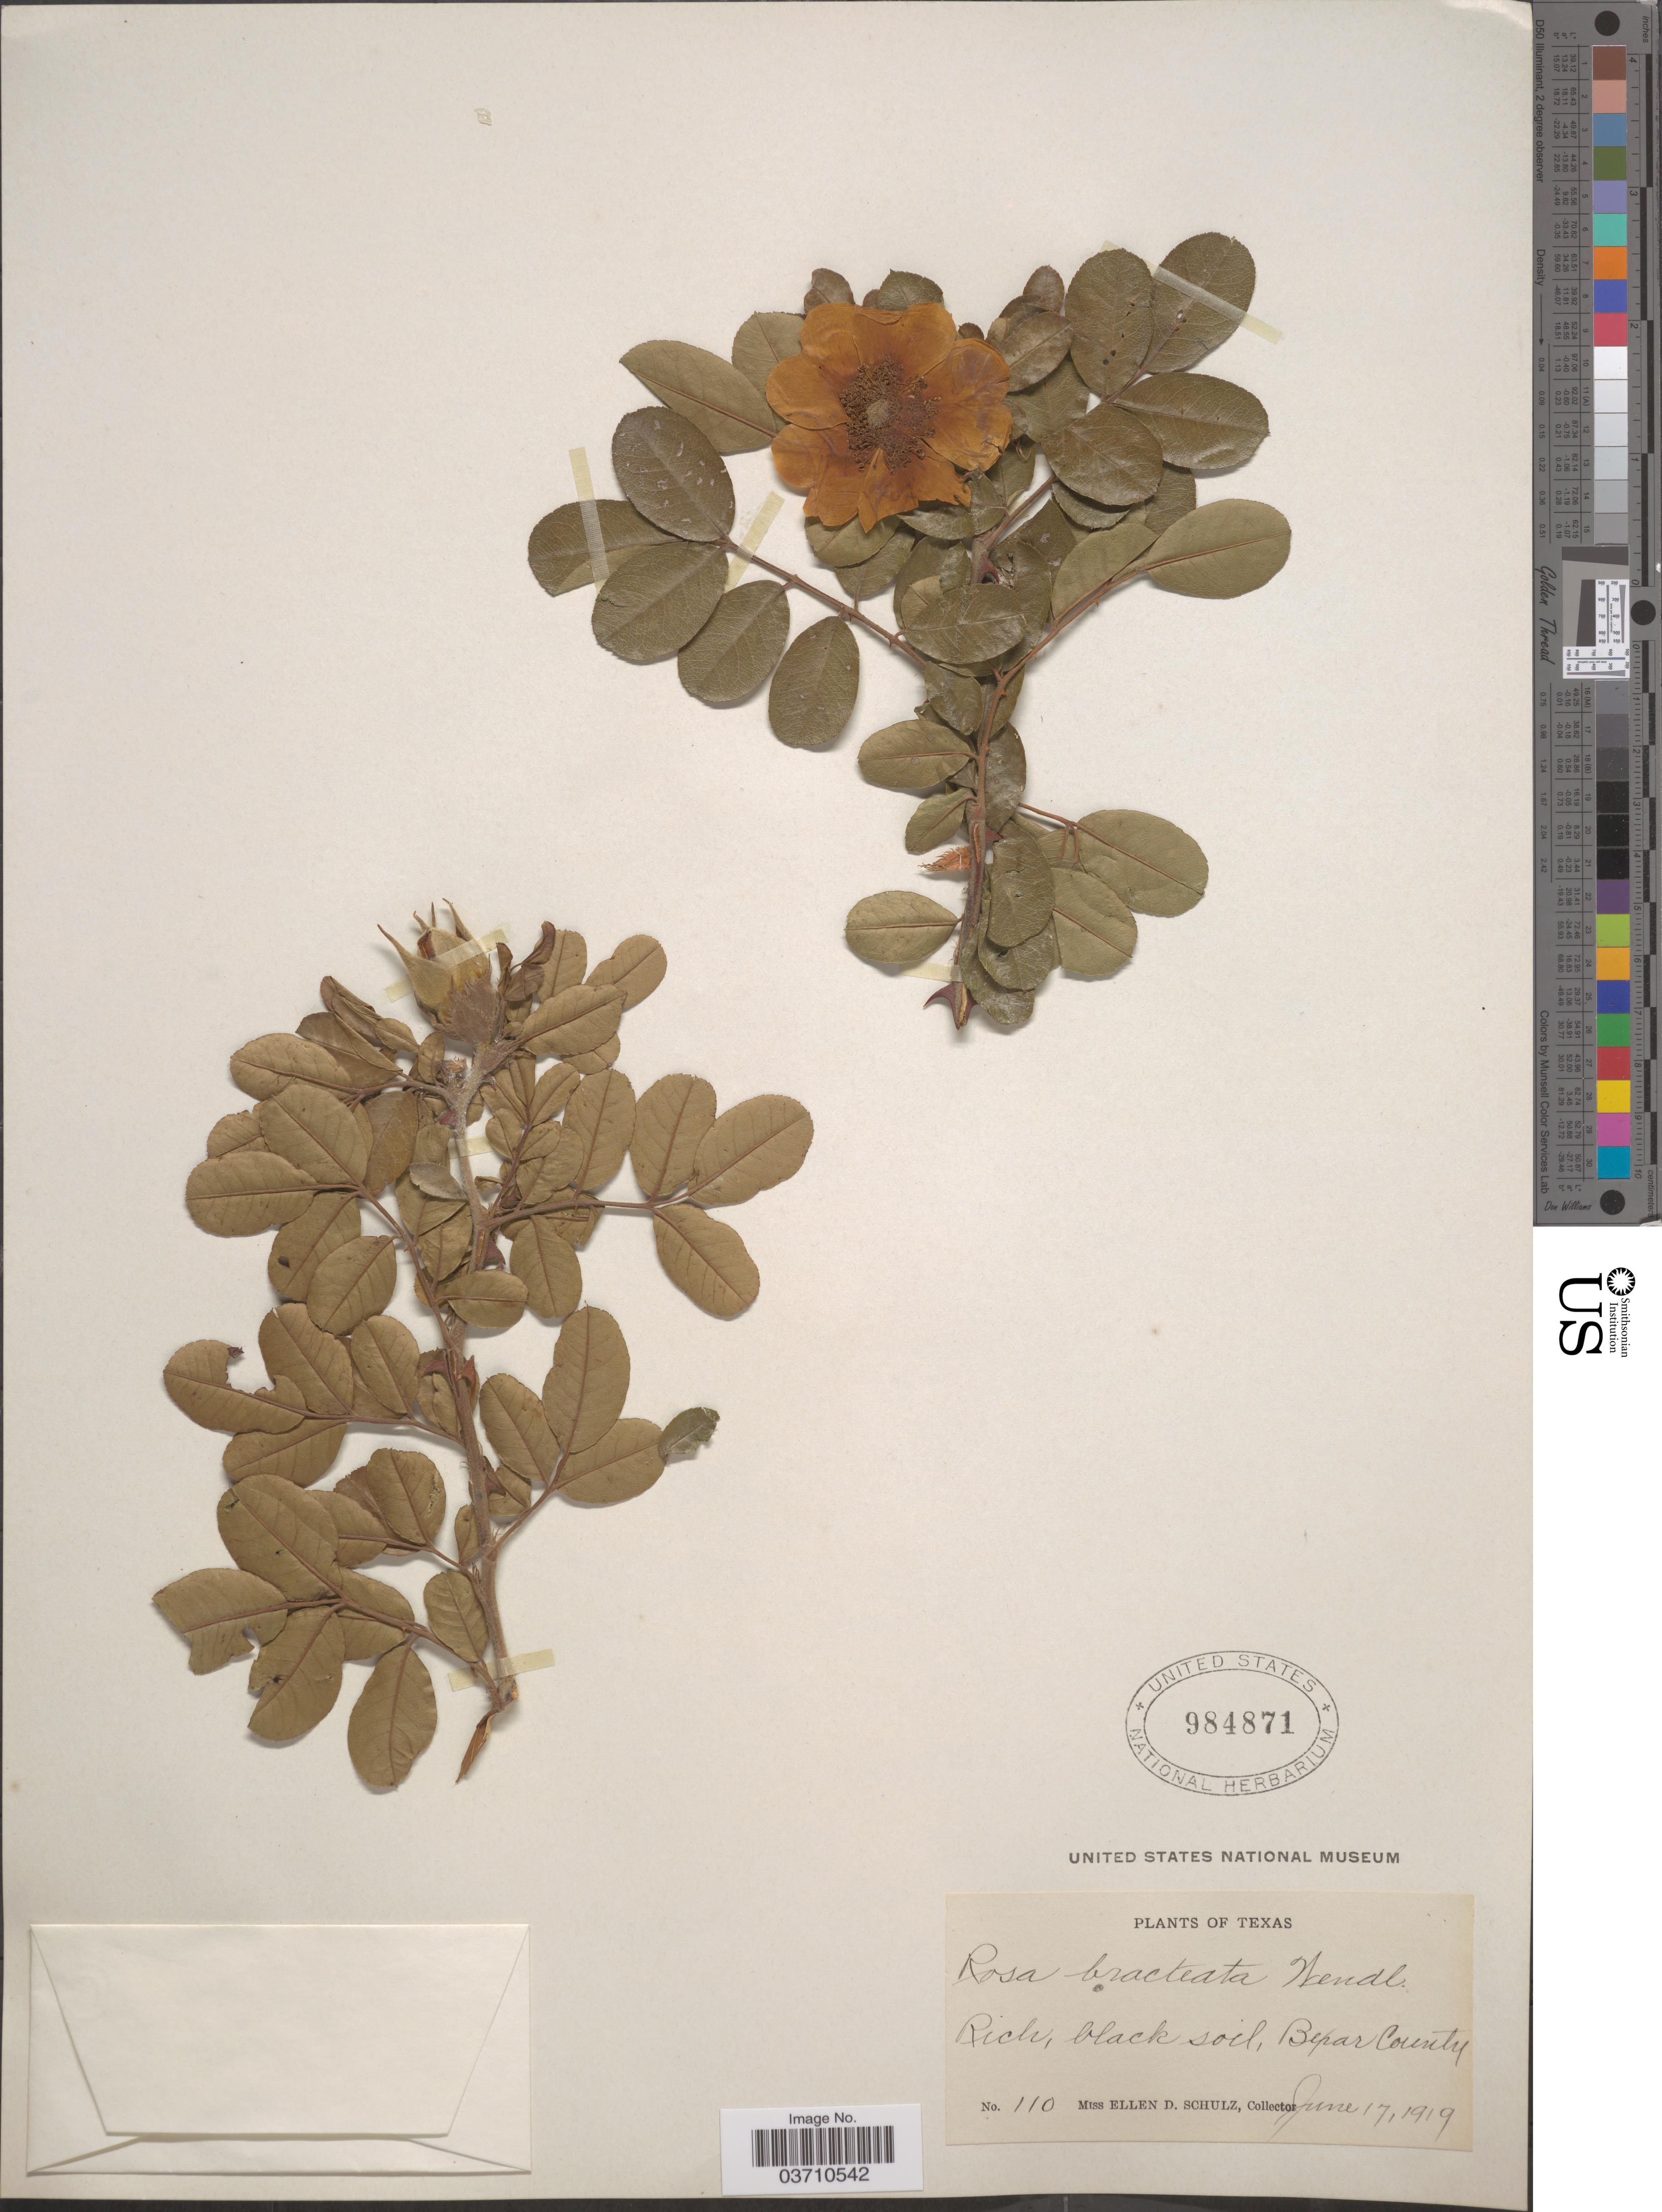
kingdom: Plantae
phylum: Tracheophyta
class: Magnoliopsida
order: Rosales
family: Rosaceae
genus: Rosa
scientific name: Rosa bracteata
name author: J.C. Wendl.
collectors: E. D. Schulz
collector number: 110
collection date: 1919-06-17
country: United States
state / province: Texas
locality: Bexas County.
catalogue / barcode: US 984871